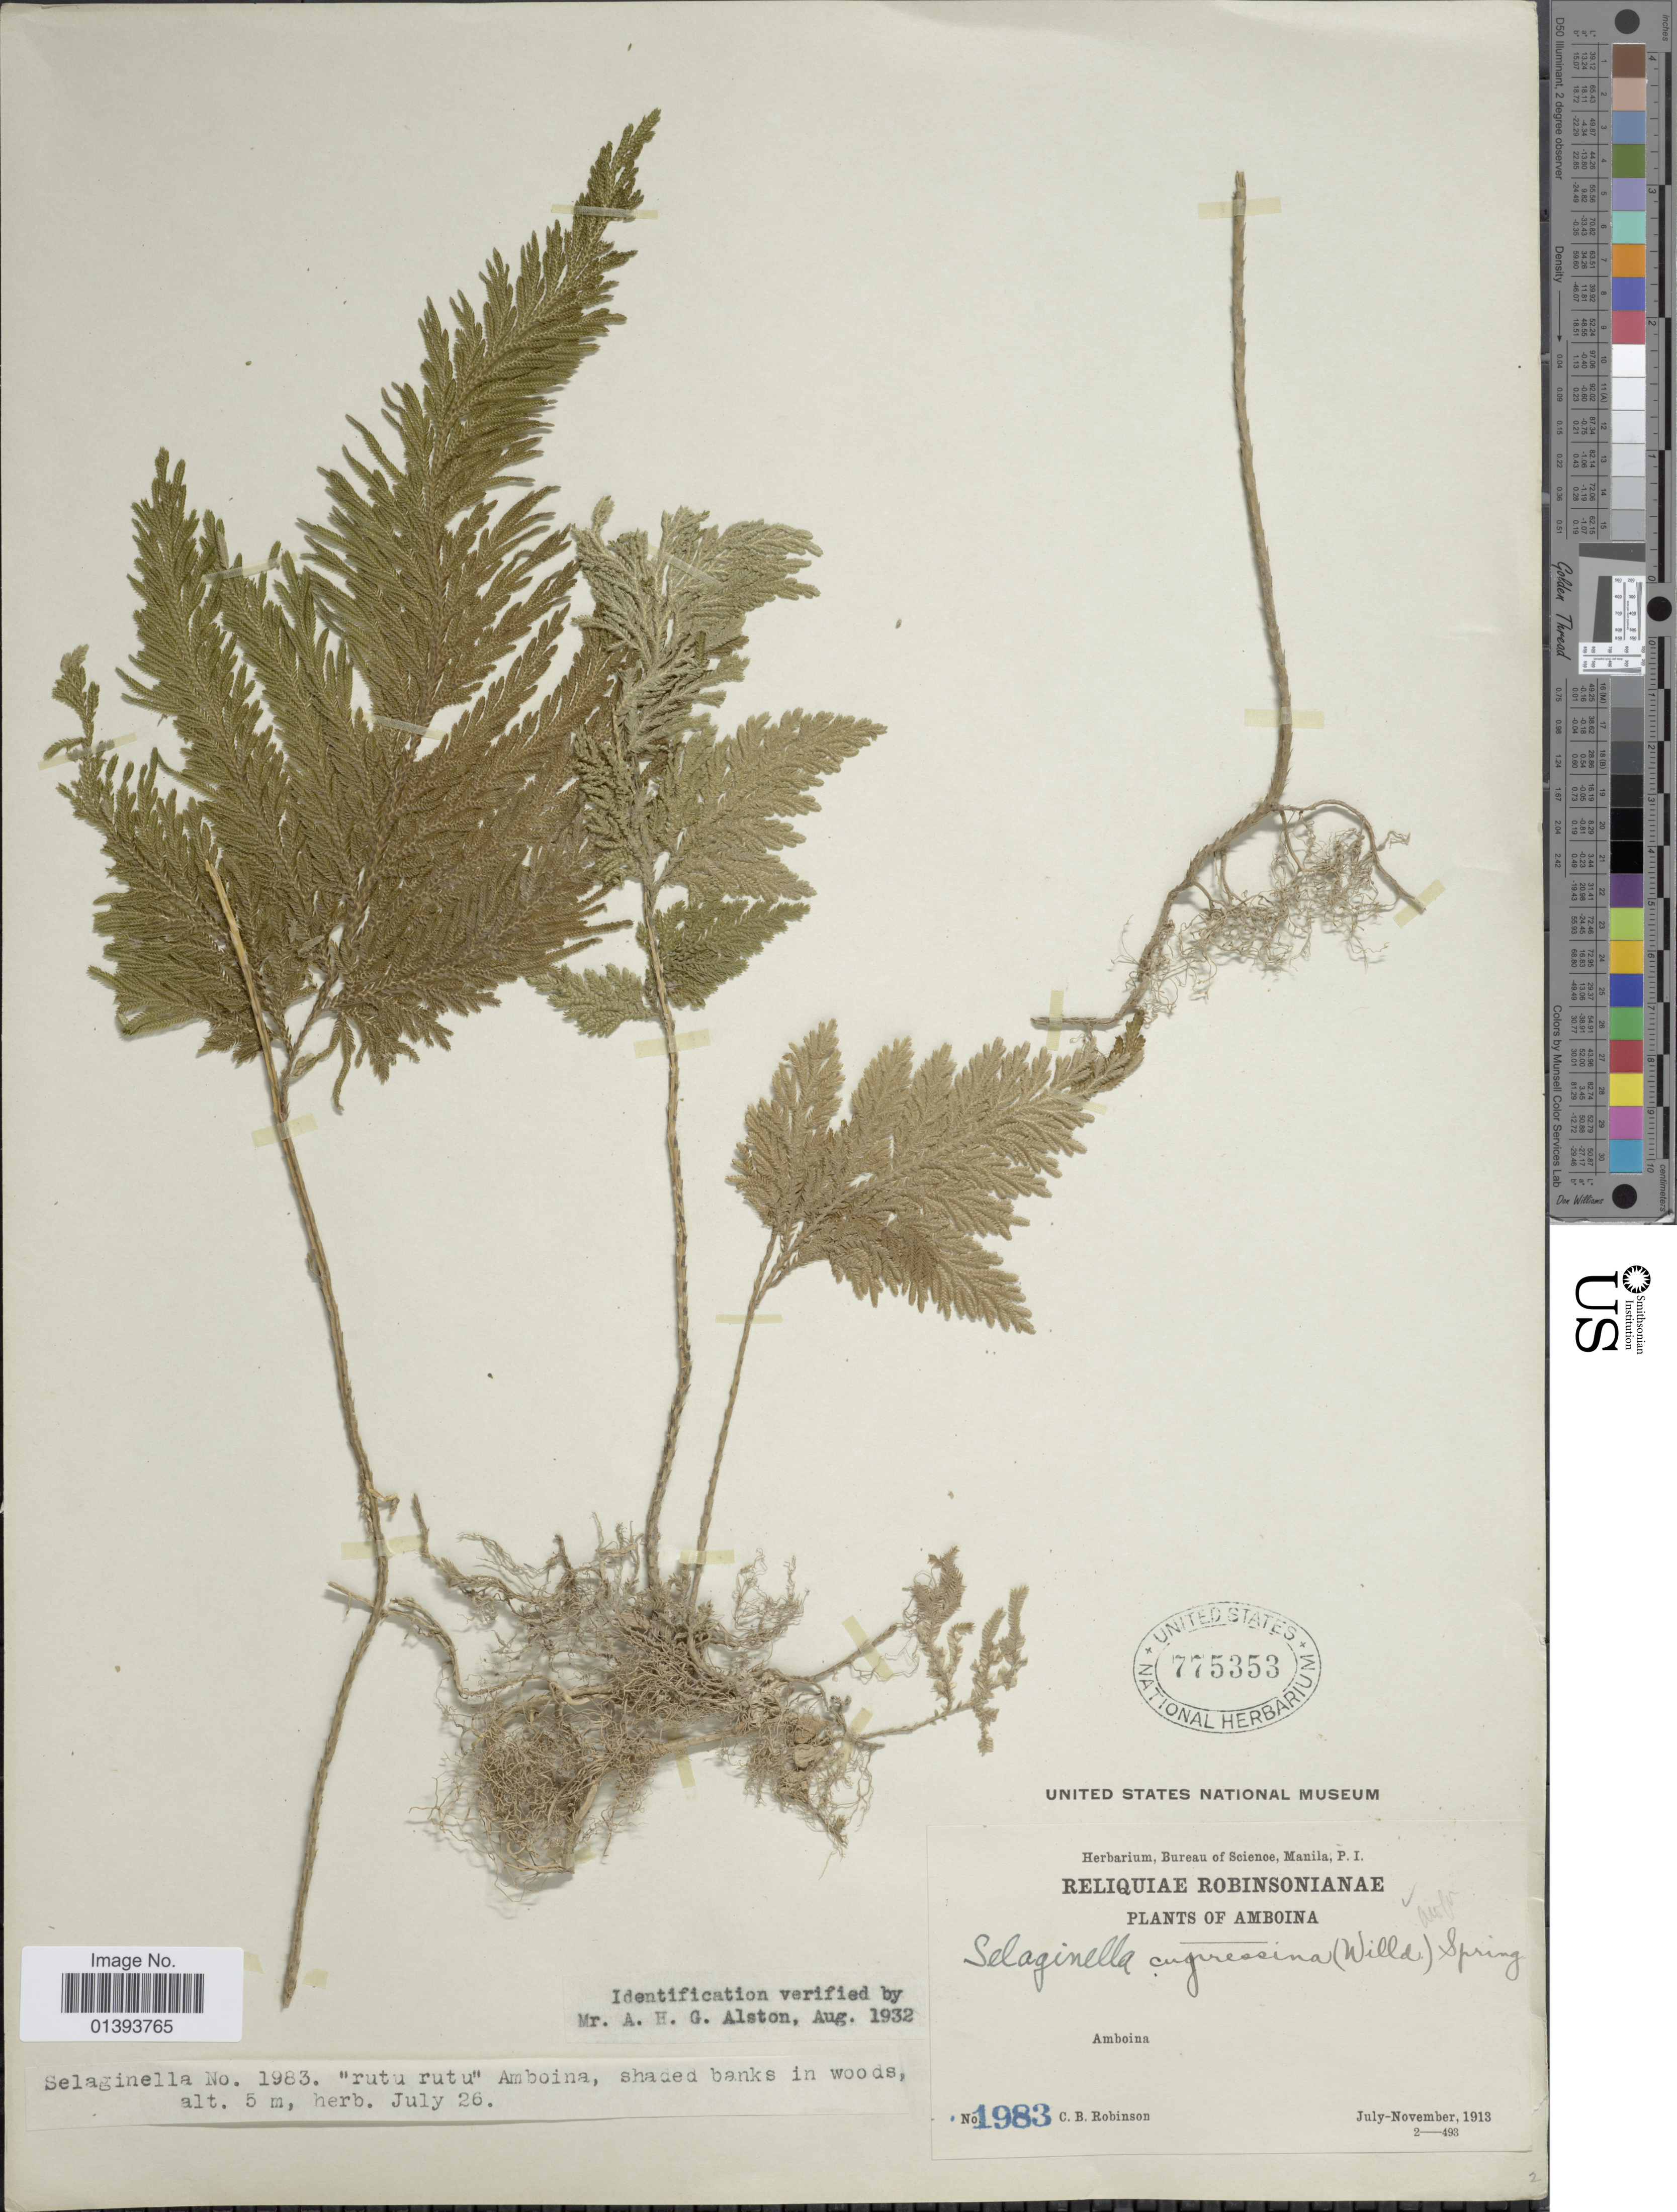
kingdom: Plantae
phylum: Tracheophyta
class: Lycopodiopsida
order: Selaginellales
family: Selaginellaceae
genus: Selaginella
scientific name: Selaginella cupressina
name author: (Willd.) Spring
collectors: C. Robinson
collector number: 1983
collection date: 1913-07-26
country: Indonesia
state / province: Maluku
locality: Amboina, shaded banks in woods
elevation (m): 5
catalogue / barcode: US 775353